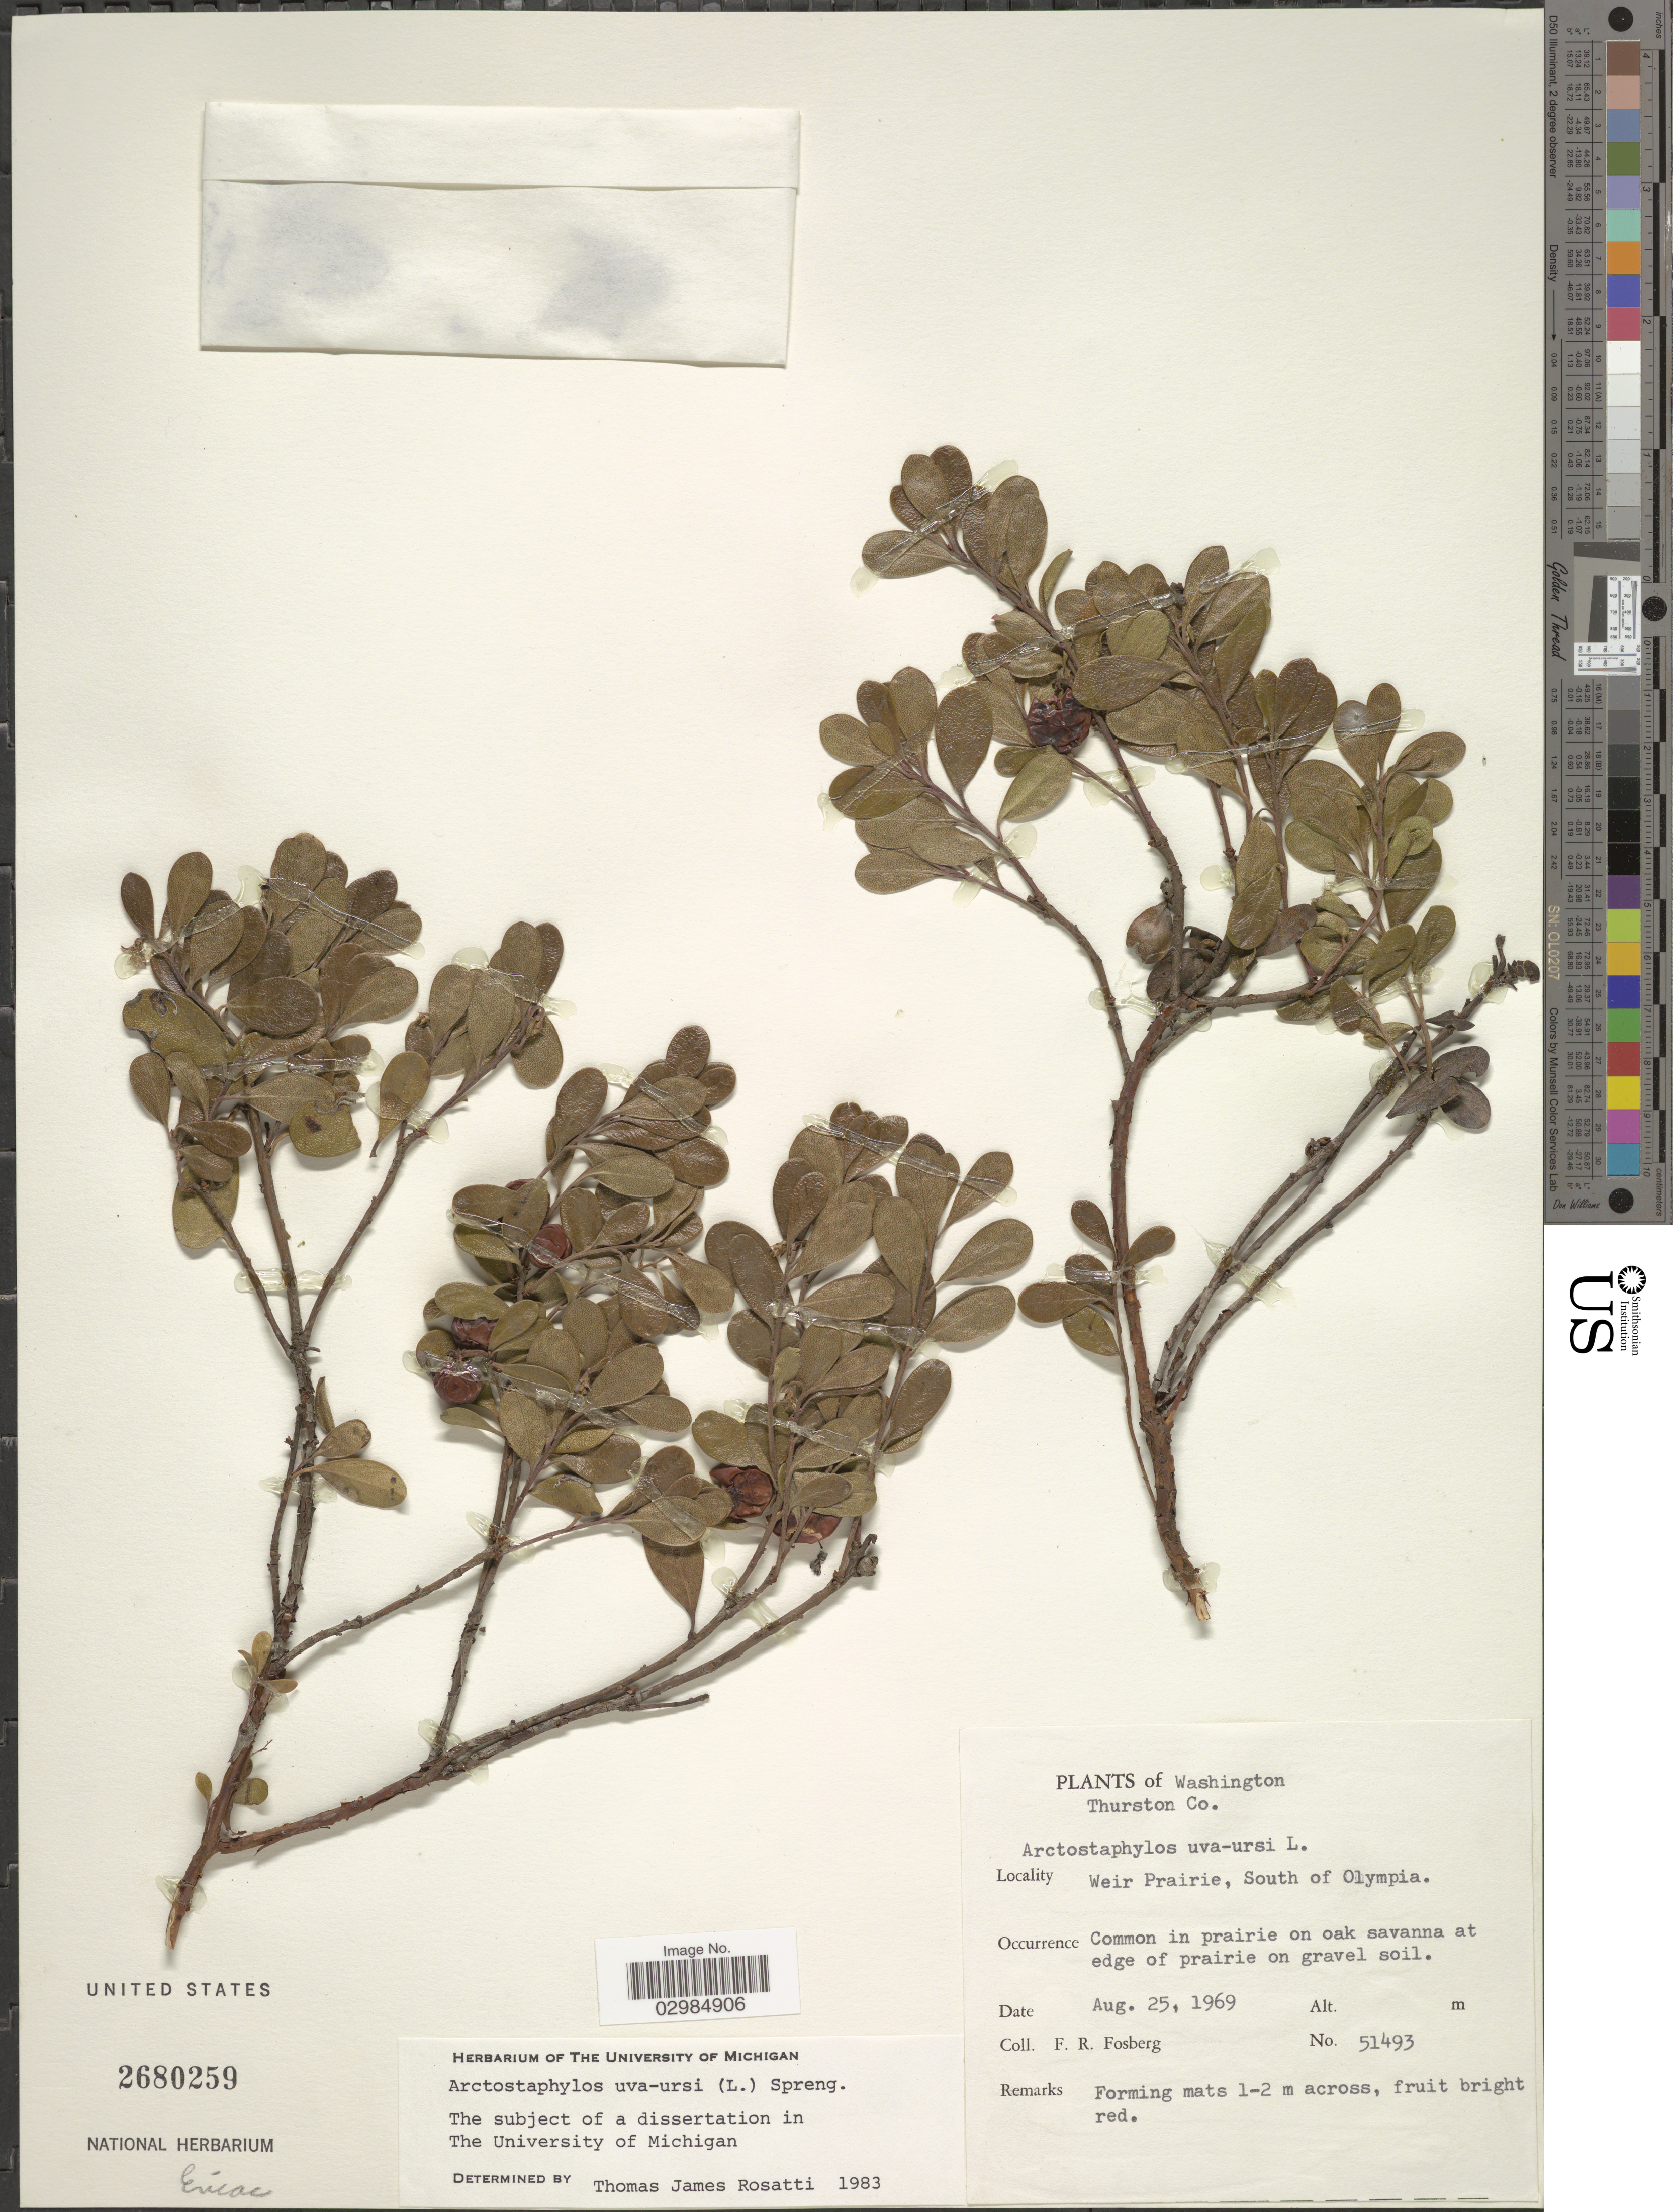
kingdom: Plantae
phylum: Tracheophyta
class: Magnoliopsida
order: Ericales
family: Ericaceae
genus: Arctostaphylos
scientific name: Arctostaphylos uva-ursi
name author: (L.) Spreng.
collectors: F. R. Fosberg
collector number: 51493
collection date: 1969-08-25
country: United States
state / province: Washington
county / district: Thurston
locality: Thurston Co. Weir Prairie, South of Olympia.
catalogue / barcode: US 2680259